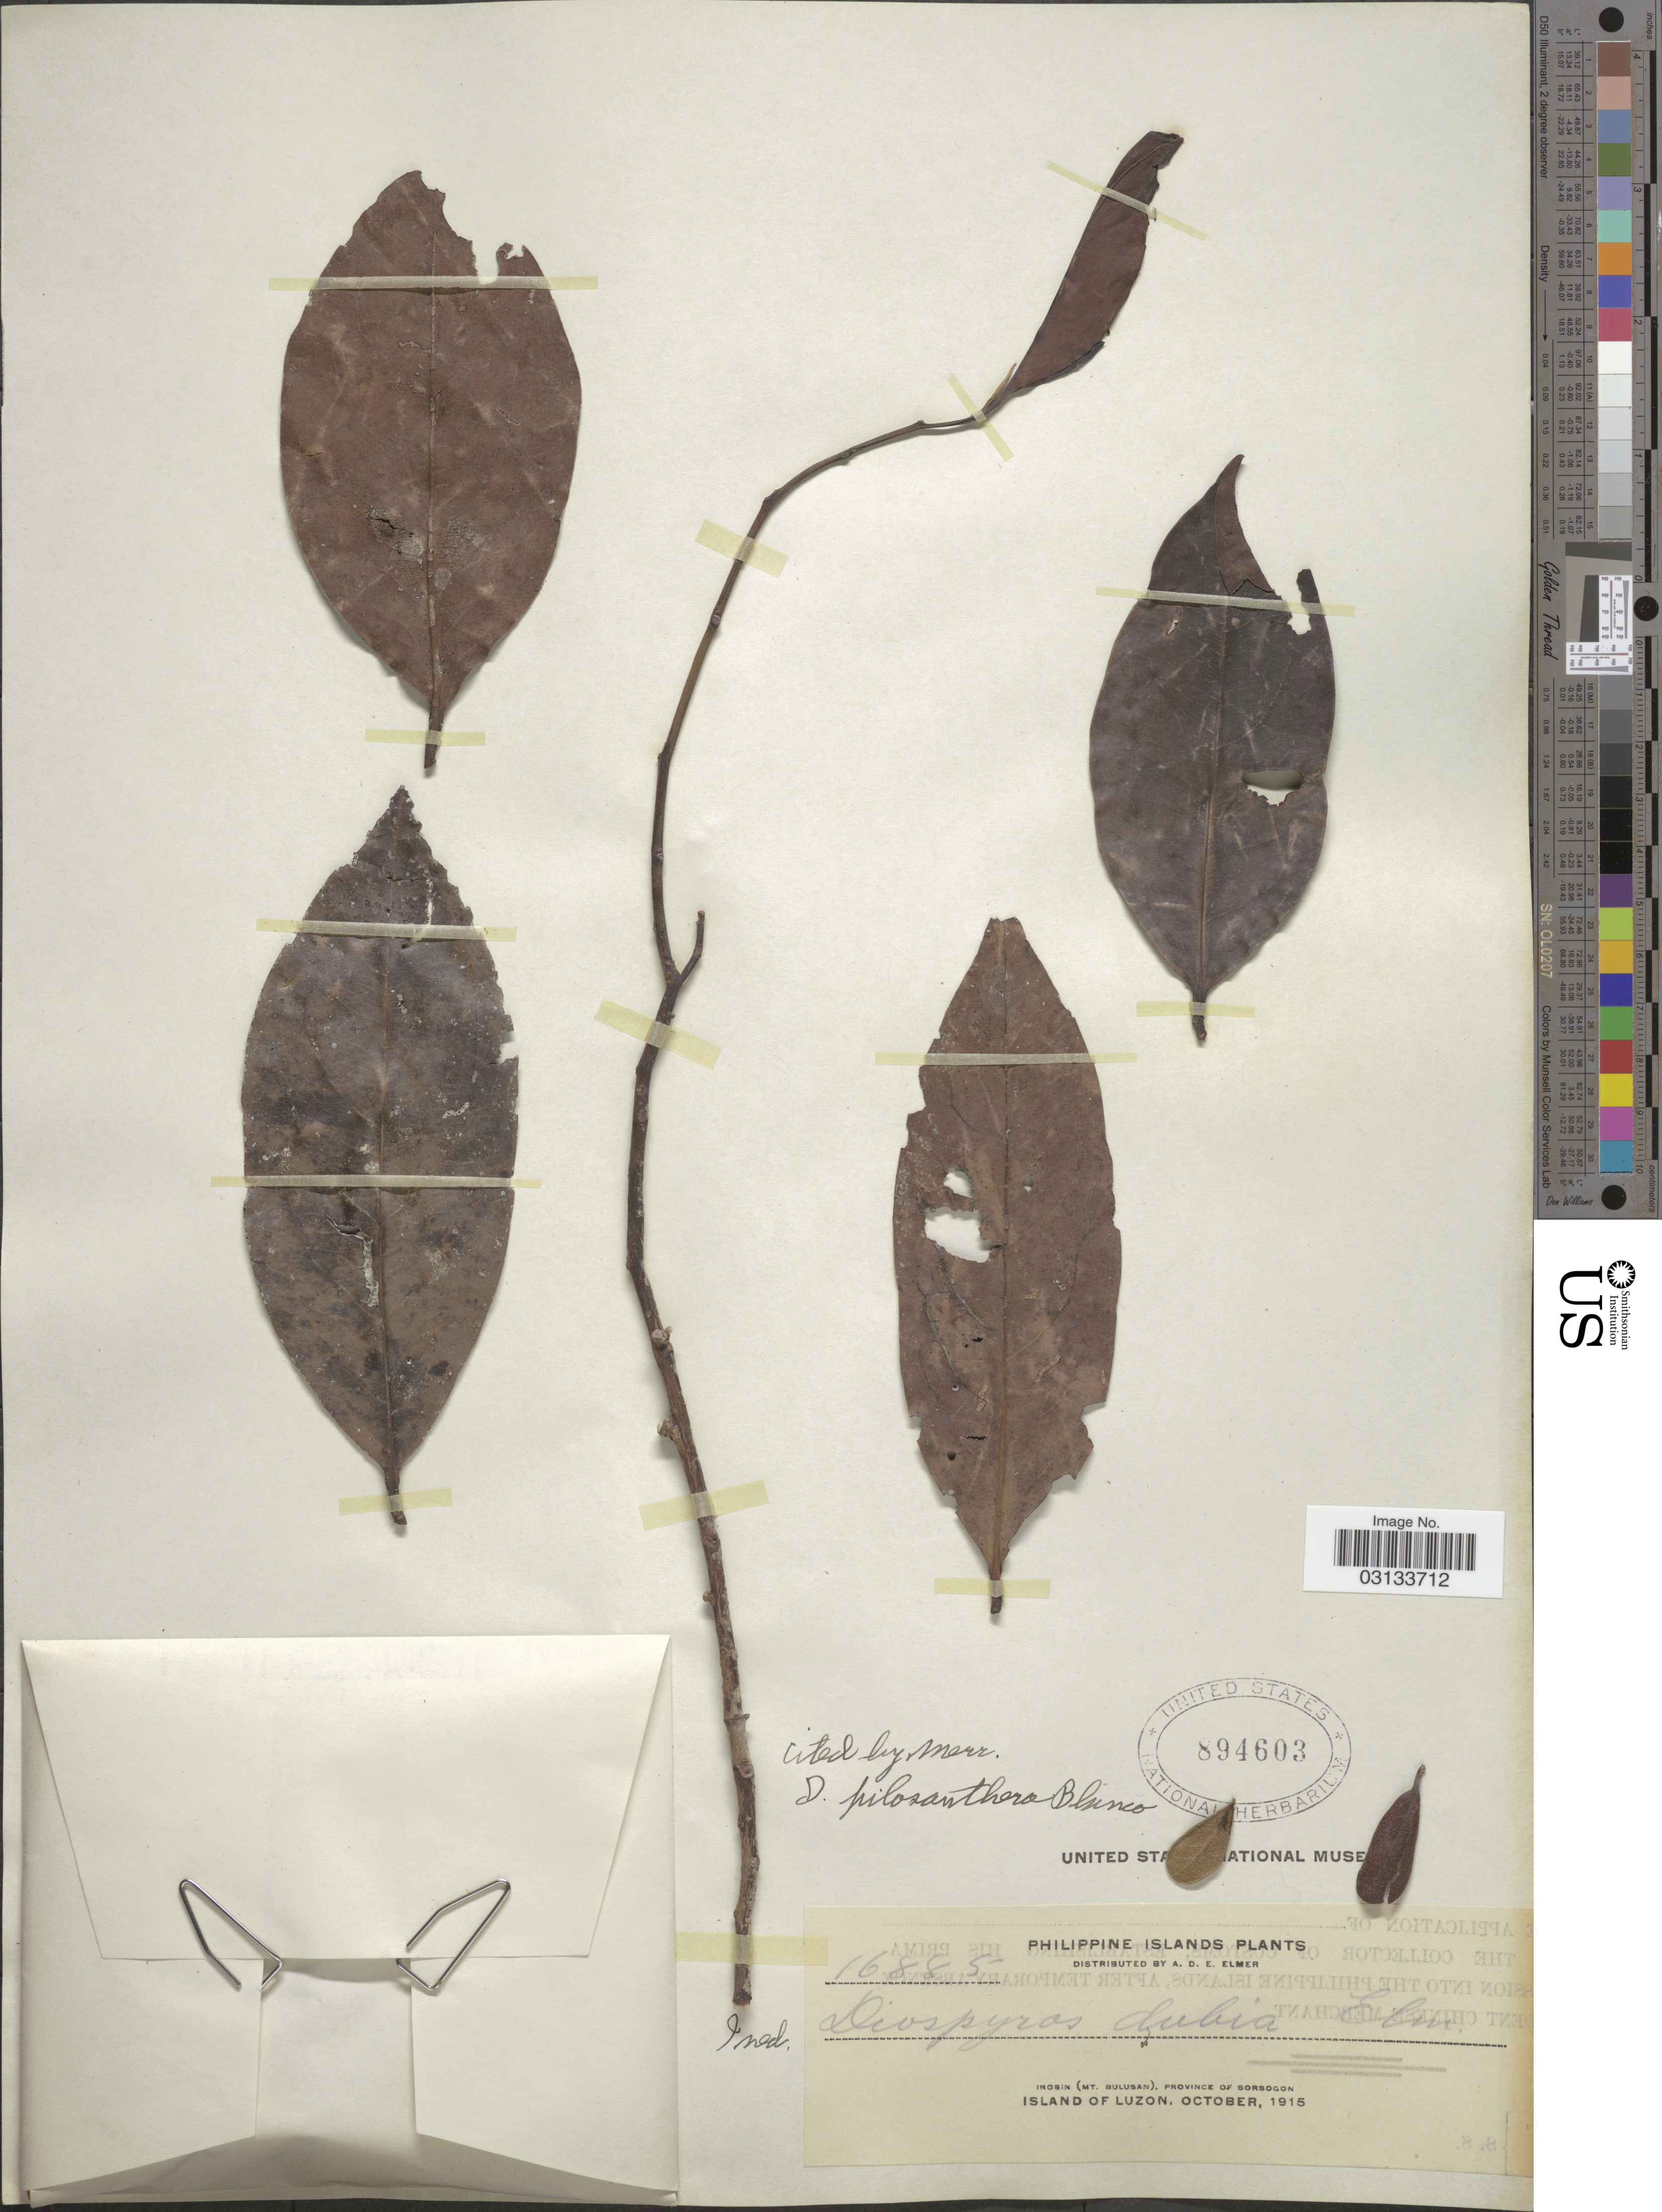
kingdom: Plantae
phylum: Tracheophyta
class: Magnoliopsida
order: Ericales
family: Ebenaceae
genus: Diospyros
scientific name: Diospyros pilosanthera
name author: Blanco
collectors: A. D. E. Elmer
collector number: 16885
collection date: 1915-10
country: Philippines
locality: Philippine Islands. Irosin (Mt. Bulusan), Province of Sorsogon. Island of Luzon.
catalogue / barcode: US 894603